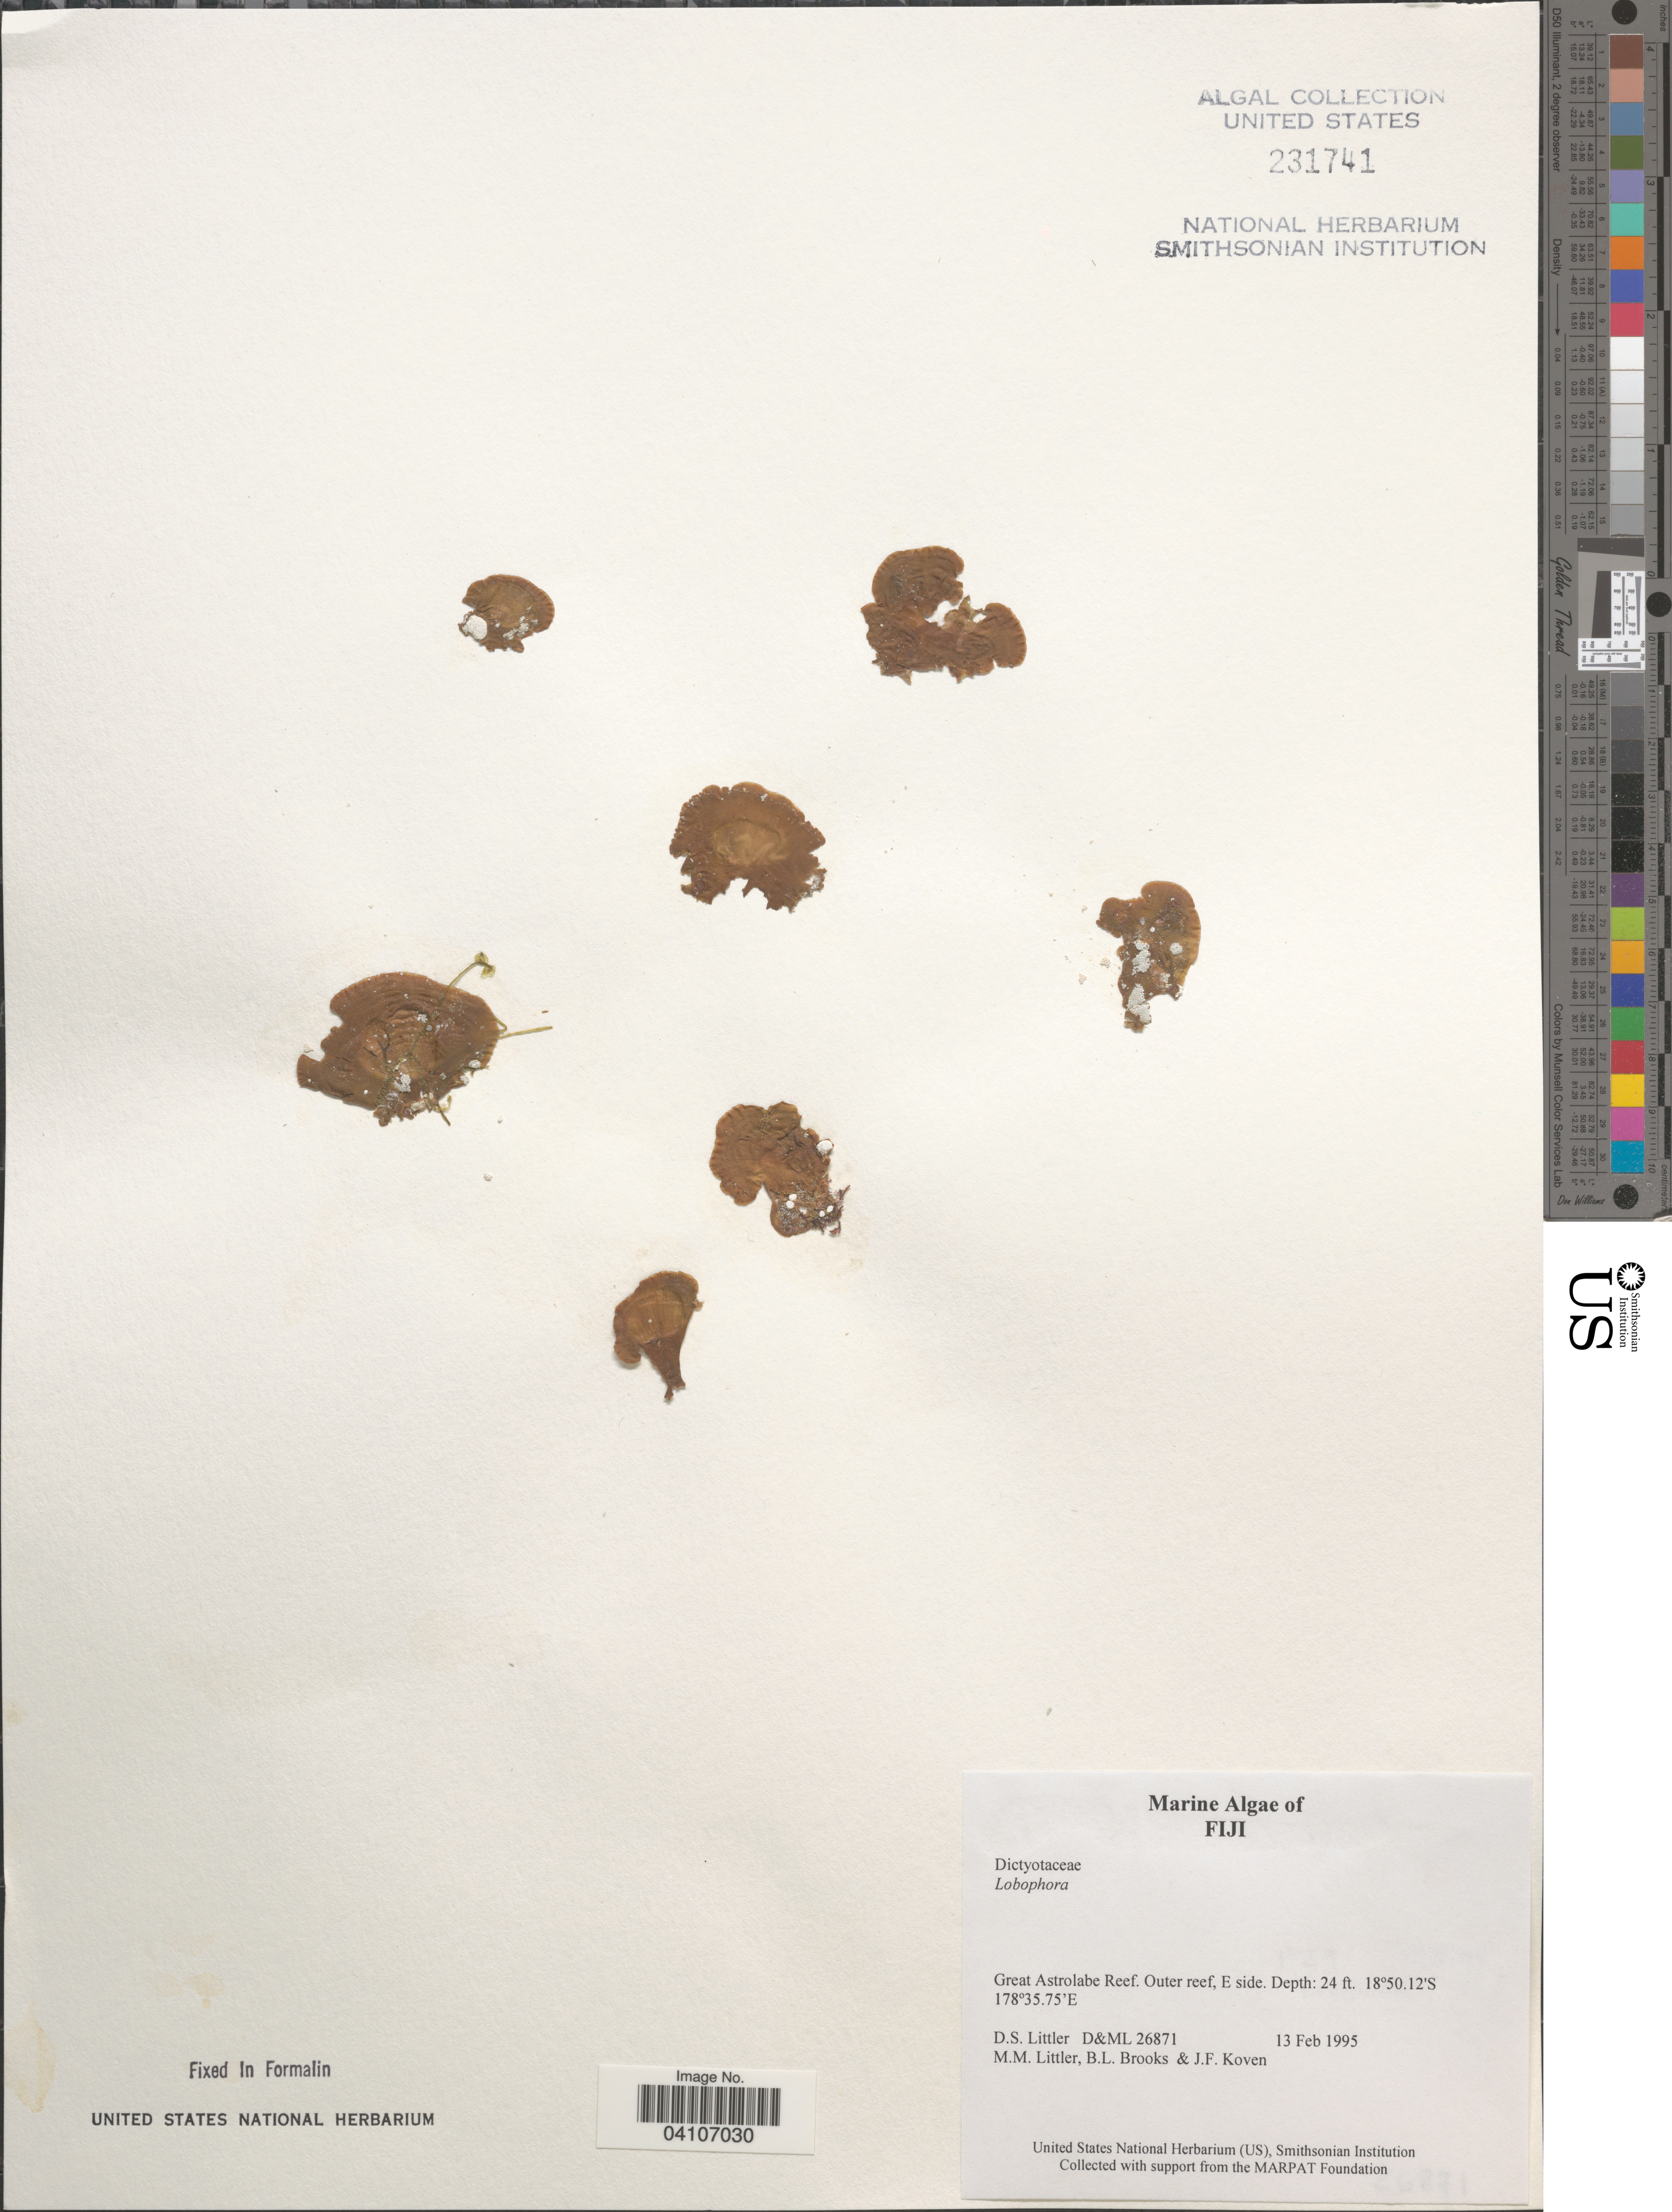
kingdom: Chromista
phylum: Ochrophyta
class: Phaeophyceae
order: Dictyotales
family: Dictyotaceae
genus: Lobophora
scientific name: Lobophora sp.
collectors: D. S. Littler, B. Brooks & J. Koven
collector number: D&ML26871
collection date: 1995-02-13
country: Fiji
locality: Great Astrolabe Reef. Outer reef, E side.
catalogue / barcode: US 231741